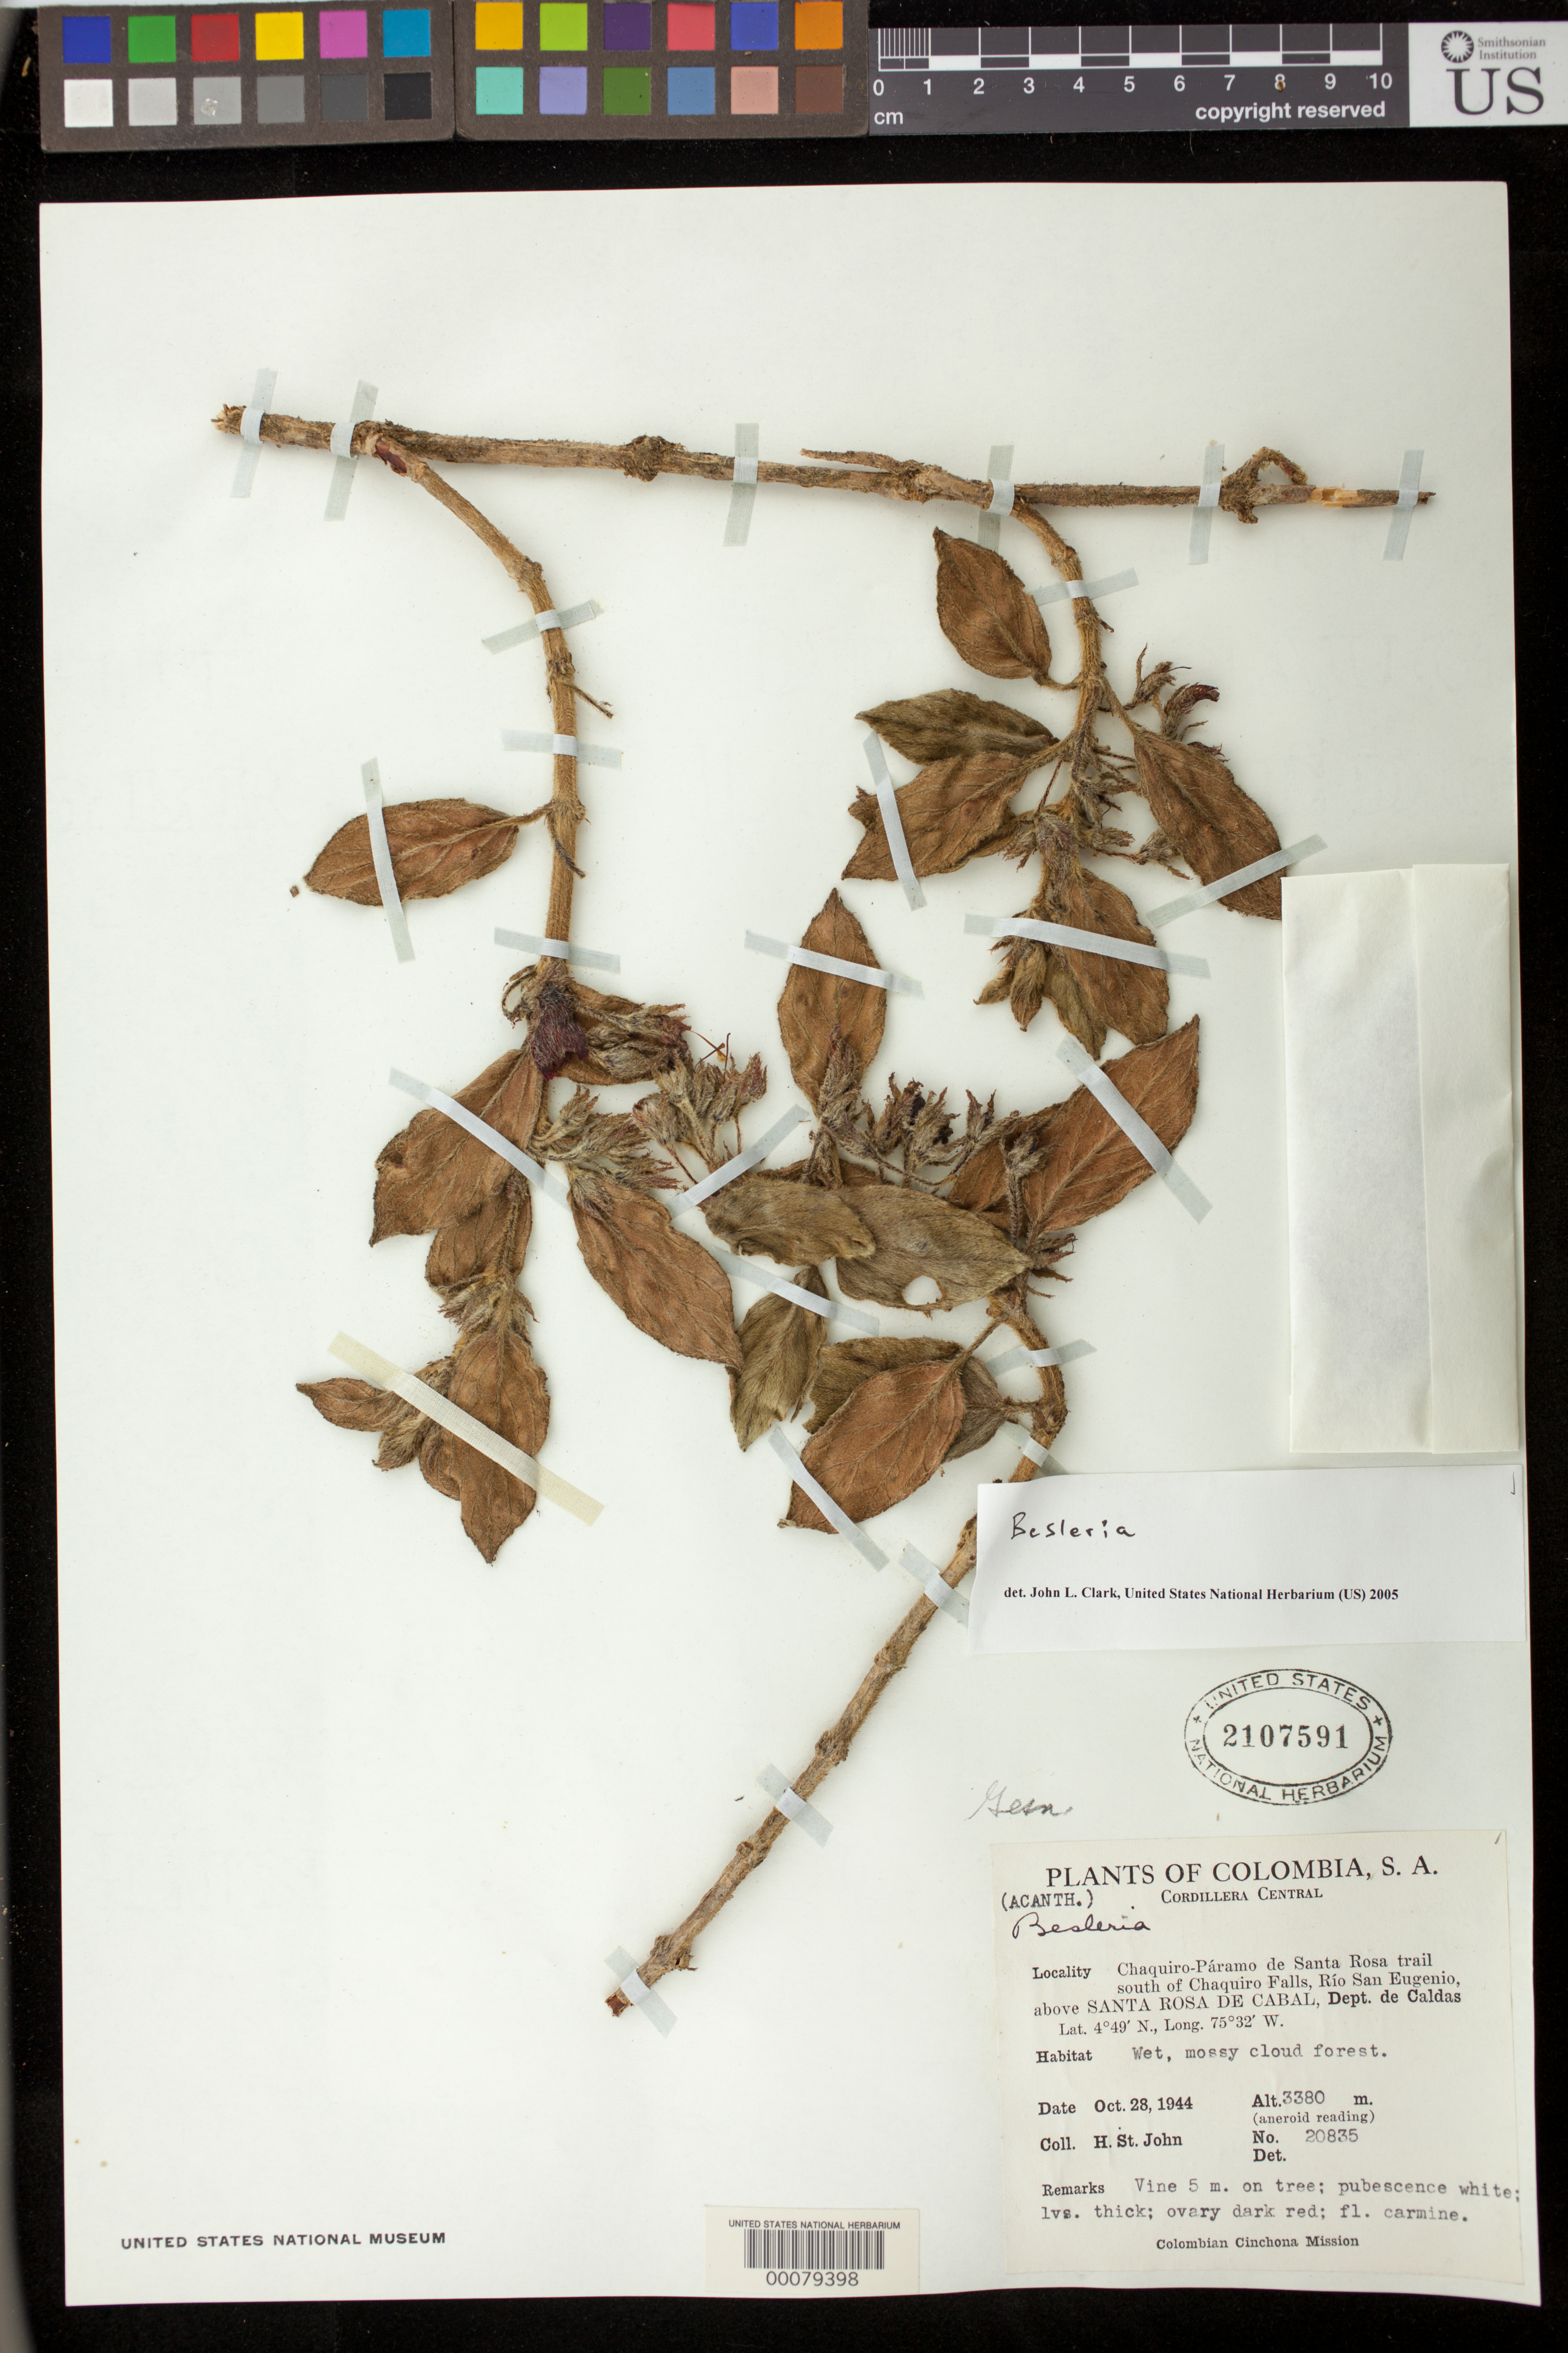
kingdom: Plantae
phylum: Tracheophyta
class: Magnoliopsida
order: Lamiales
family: Gesneriaceae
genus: Besleria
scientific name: Besleria sp.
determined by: Clark, J. L., (SEL), The Marie Selby Botanical Garden (UNITED STATES)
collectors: H. St. John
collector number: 20835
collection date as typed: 28 Oct 1944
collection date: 1944-10-28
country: Colombia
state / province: Caldas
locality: Chaquiro-Páramo de Santa Rosa trail S of Chaquiro Falls, Río San Eugenio, above Santa Rosa de Cabal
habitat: Wet, mossy cloud forest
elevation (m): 3380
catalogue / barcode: US 2107591